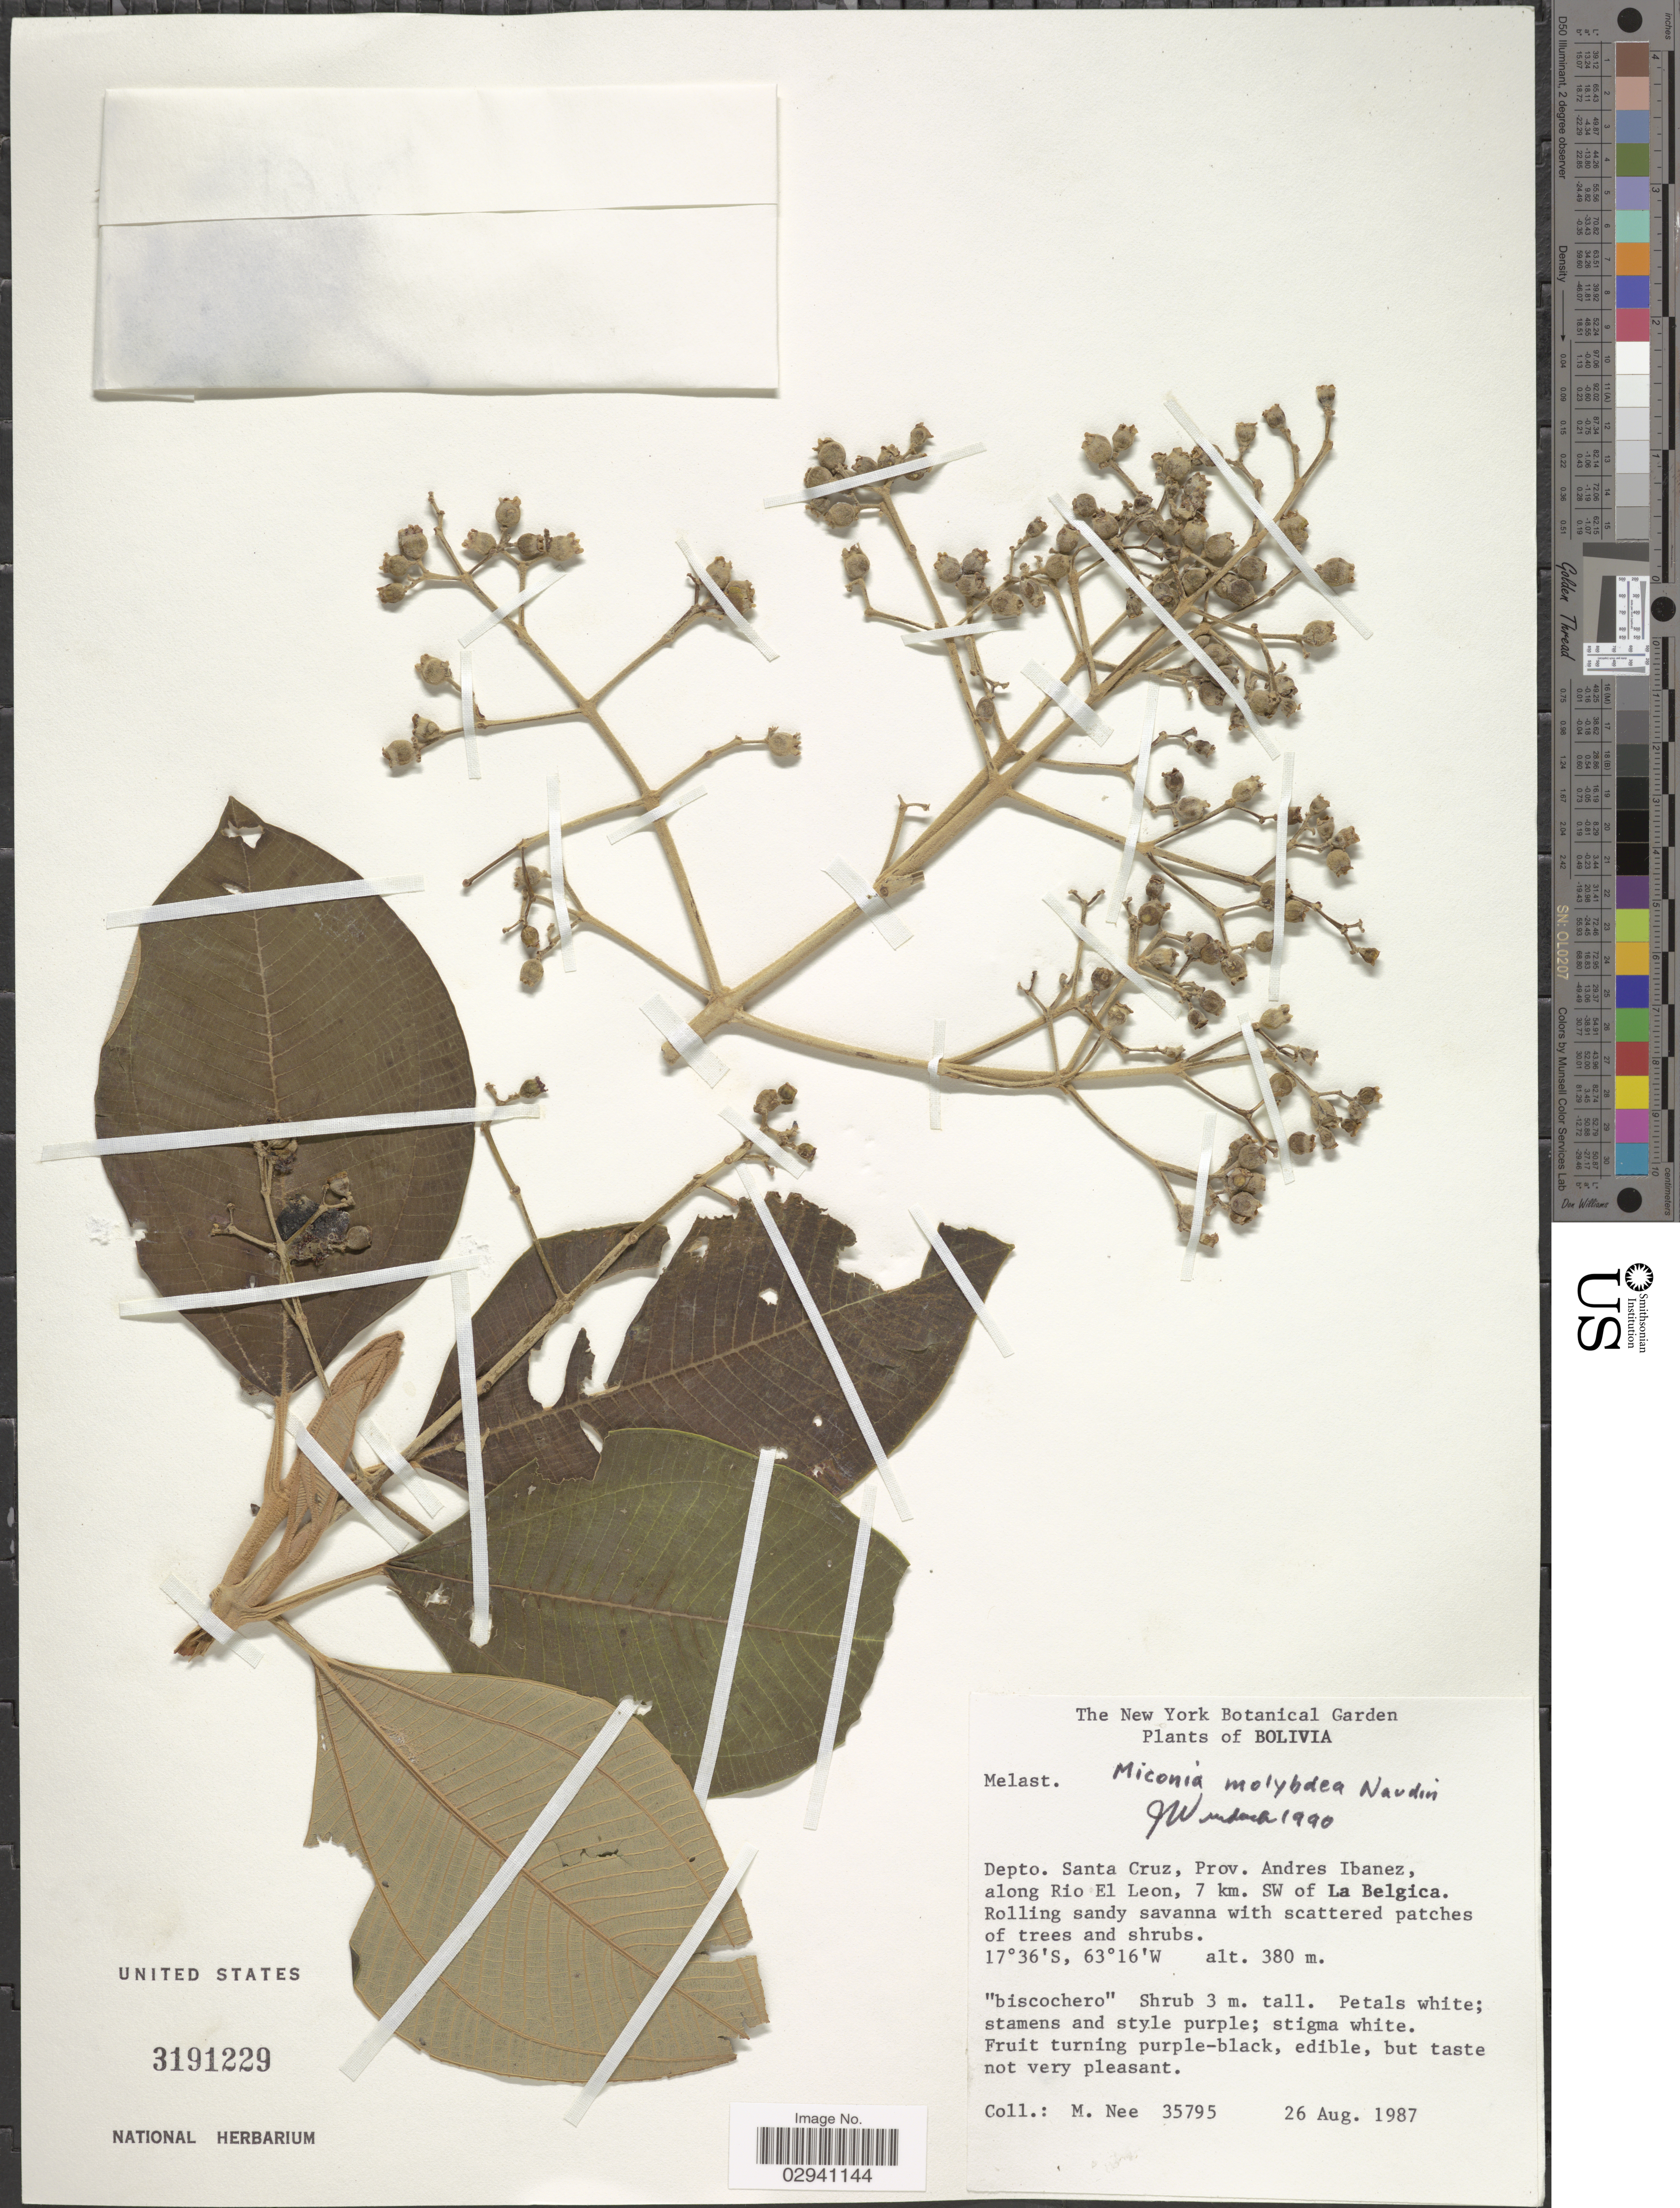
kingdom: Plantae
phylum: Tracheophyta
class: Magnoliopsida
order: Myrtales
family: Melastomataceae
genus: Miconia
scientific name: Miconia molybdea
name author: Naudin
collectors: M. Nee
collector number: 35795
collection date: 1987-08-26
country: Bolivia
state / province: Santa Cruz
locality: Depto. Santa Cruz, Prov. Andres Ibanez, along Rio El Leon, 7 km. SW of La Belgica.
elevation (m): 380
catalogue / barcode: US 3191229